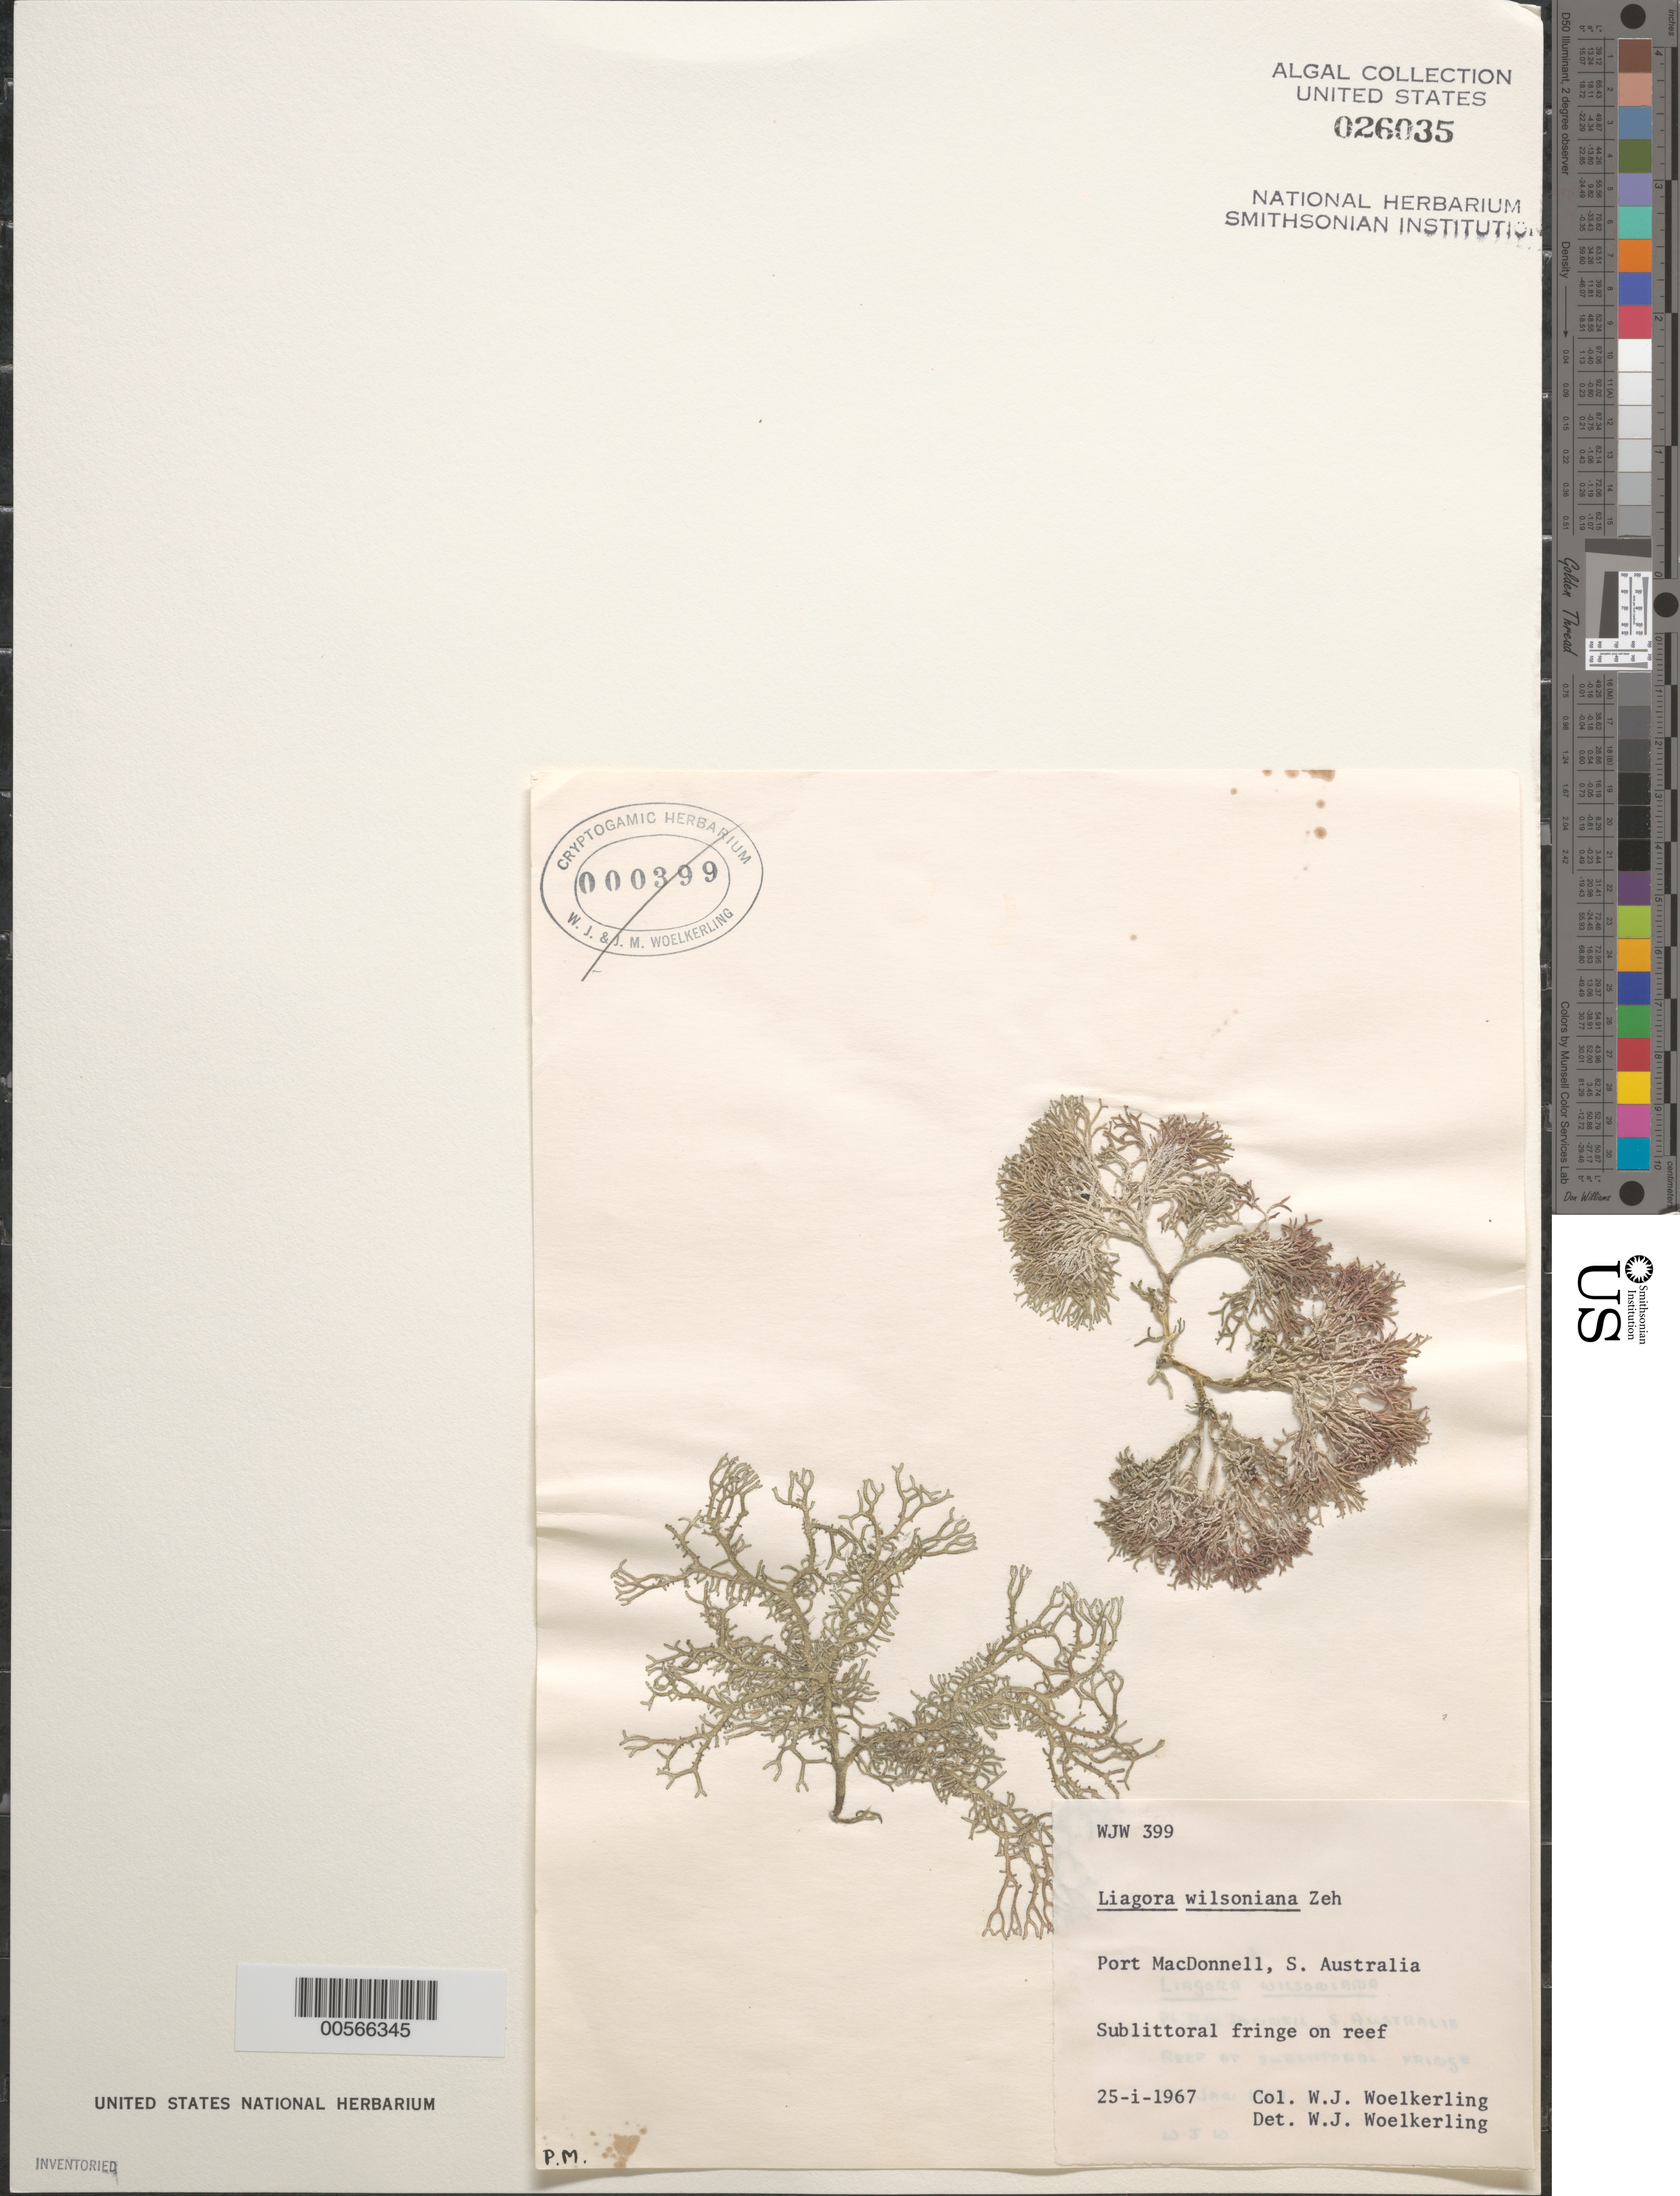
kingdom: Plantae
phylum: Rhodophyta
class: Florideophyceae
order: Nemaliales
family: Liagoraceae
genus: Liagora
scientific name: Liagora wilsoniana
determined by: Woelkerling, W. J.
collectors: W. Woelkerling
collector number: WJW 399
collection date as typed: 25 Jan 1967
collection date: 1967-01-25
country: Australia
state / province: South Australia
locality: Port macdonnell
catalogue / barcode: US 26035